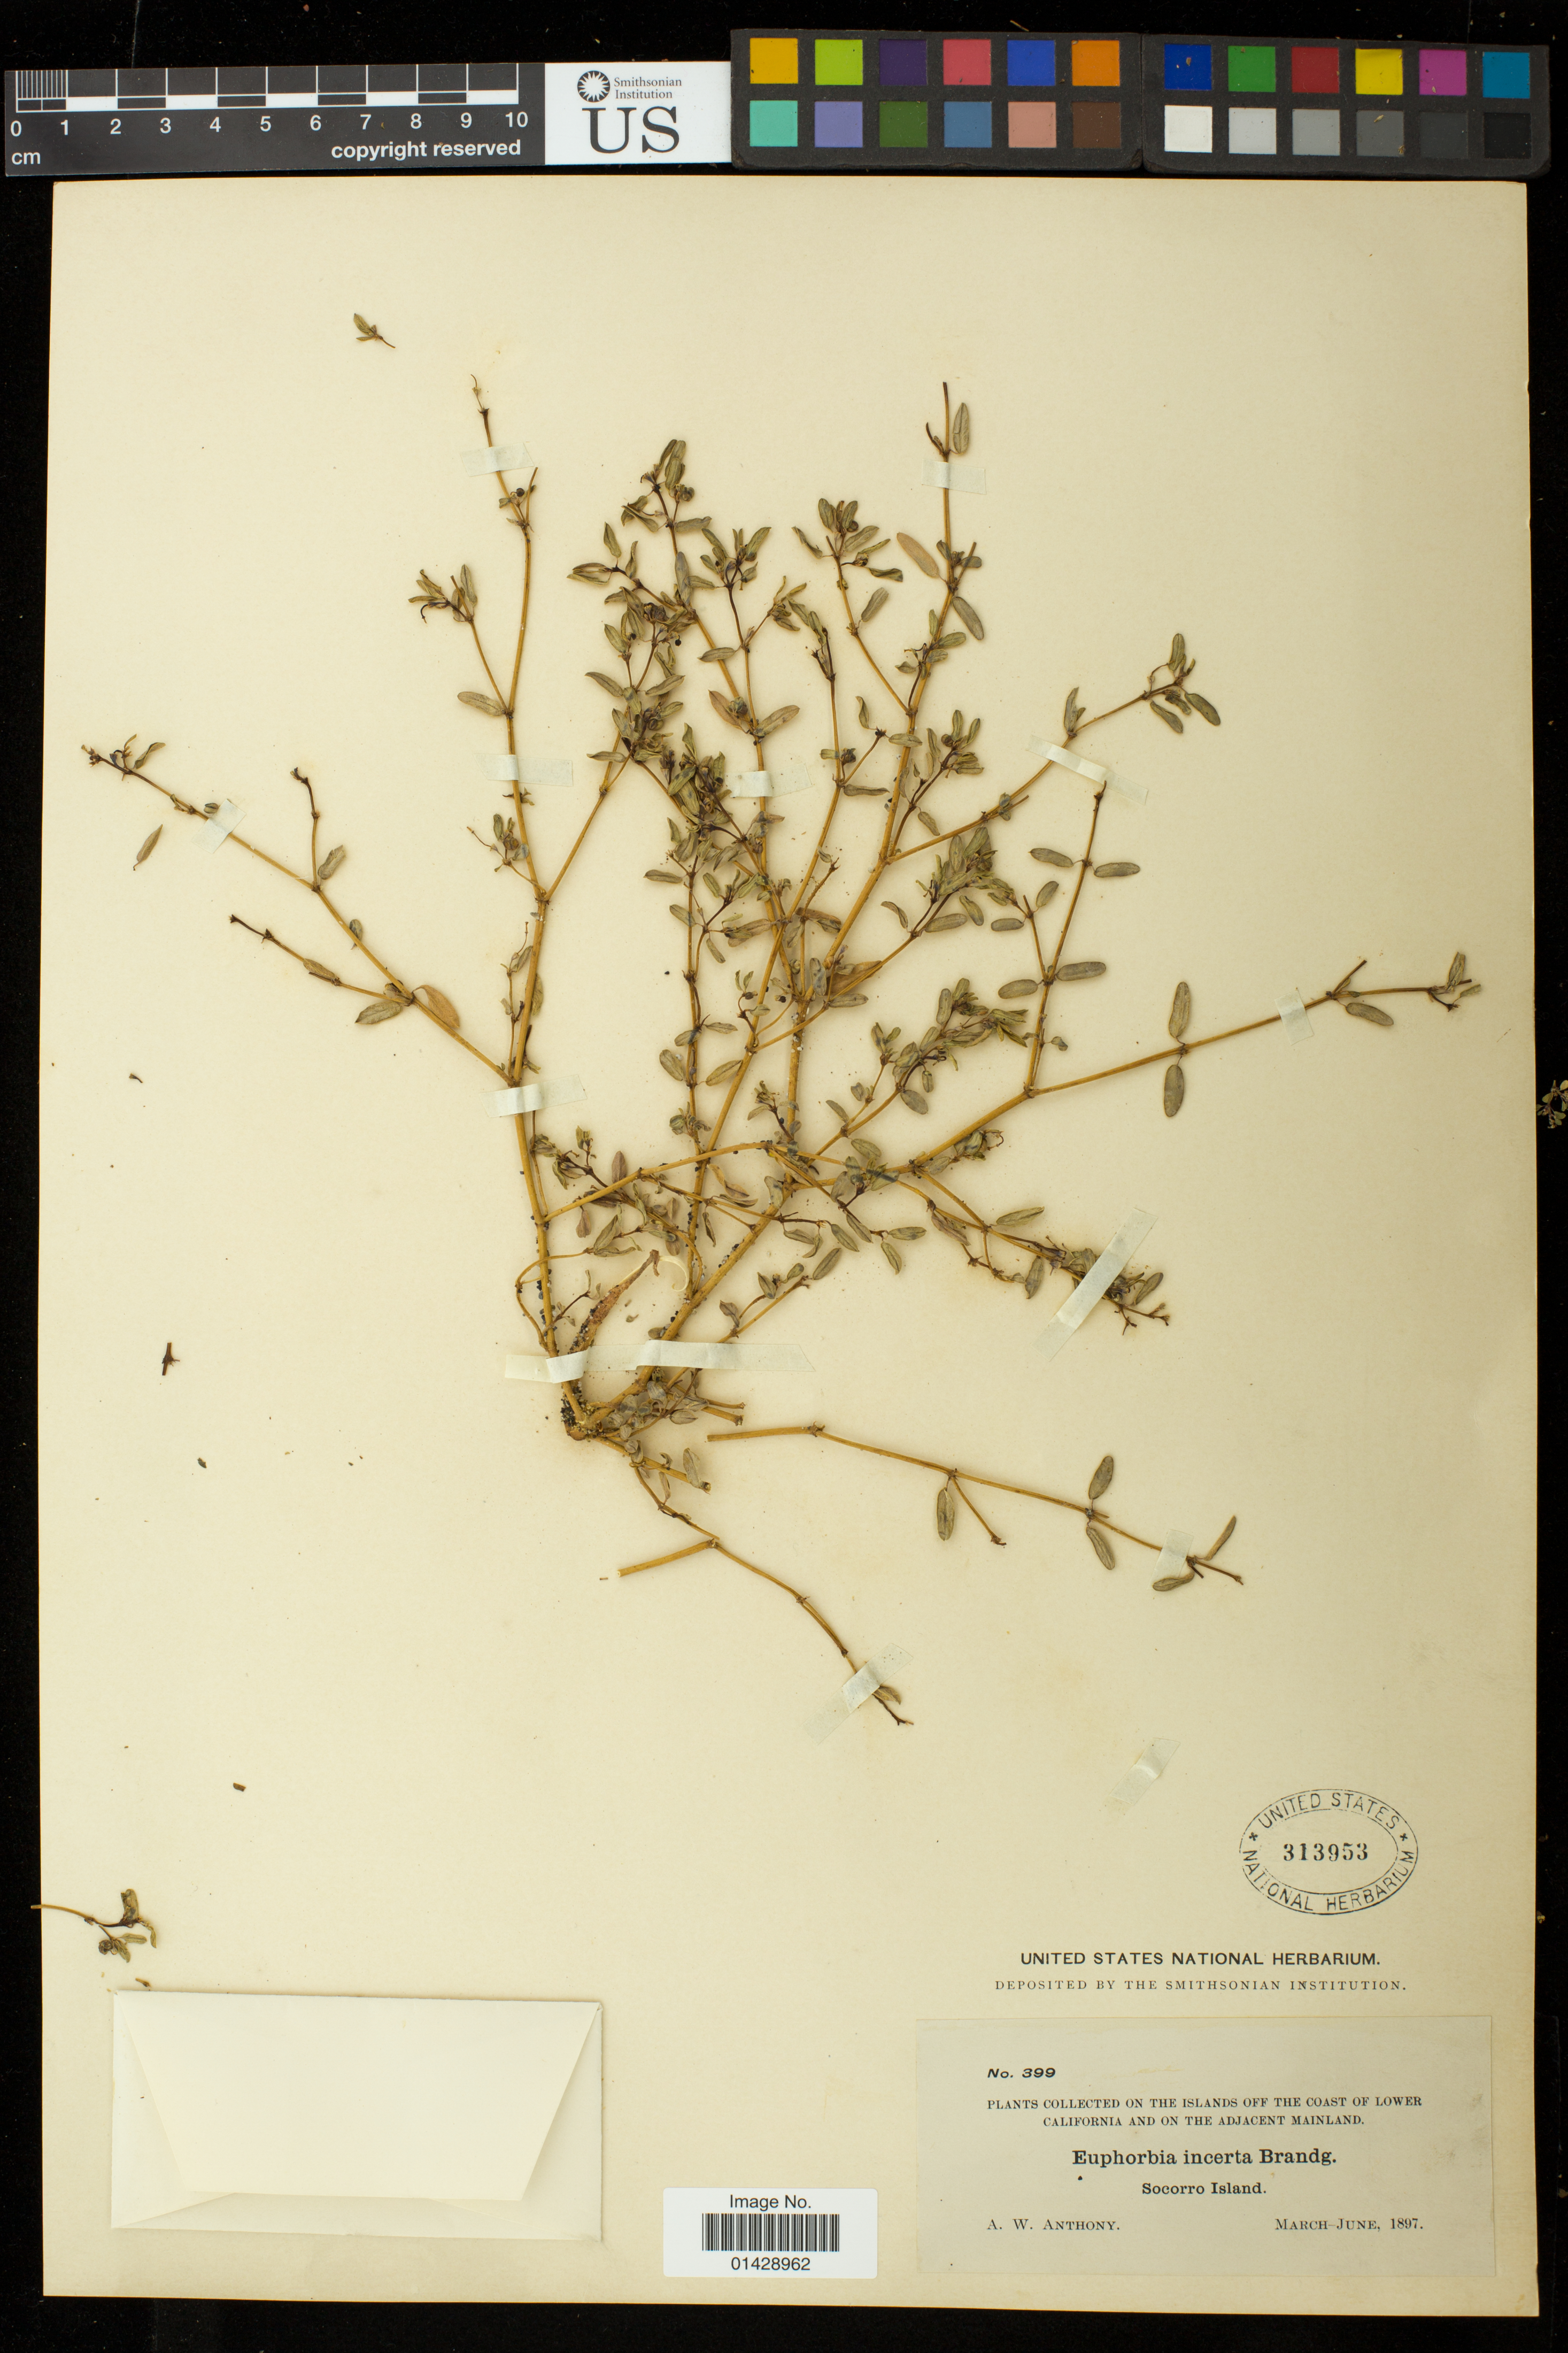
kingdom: Plantae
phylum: Tracheophyta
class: Magnoliopsida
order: Malpighiales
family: Euphorbiaceae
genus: Euphorbia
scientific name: Euphorbia incerta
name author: Brandegee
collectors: A. W. Anthony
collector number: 399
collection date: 1897-03/1897-06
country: Mexico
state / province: Colima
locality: Socorro Island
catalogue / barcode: US 313953